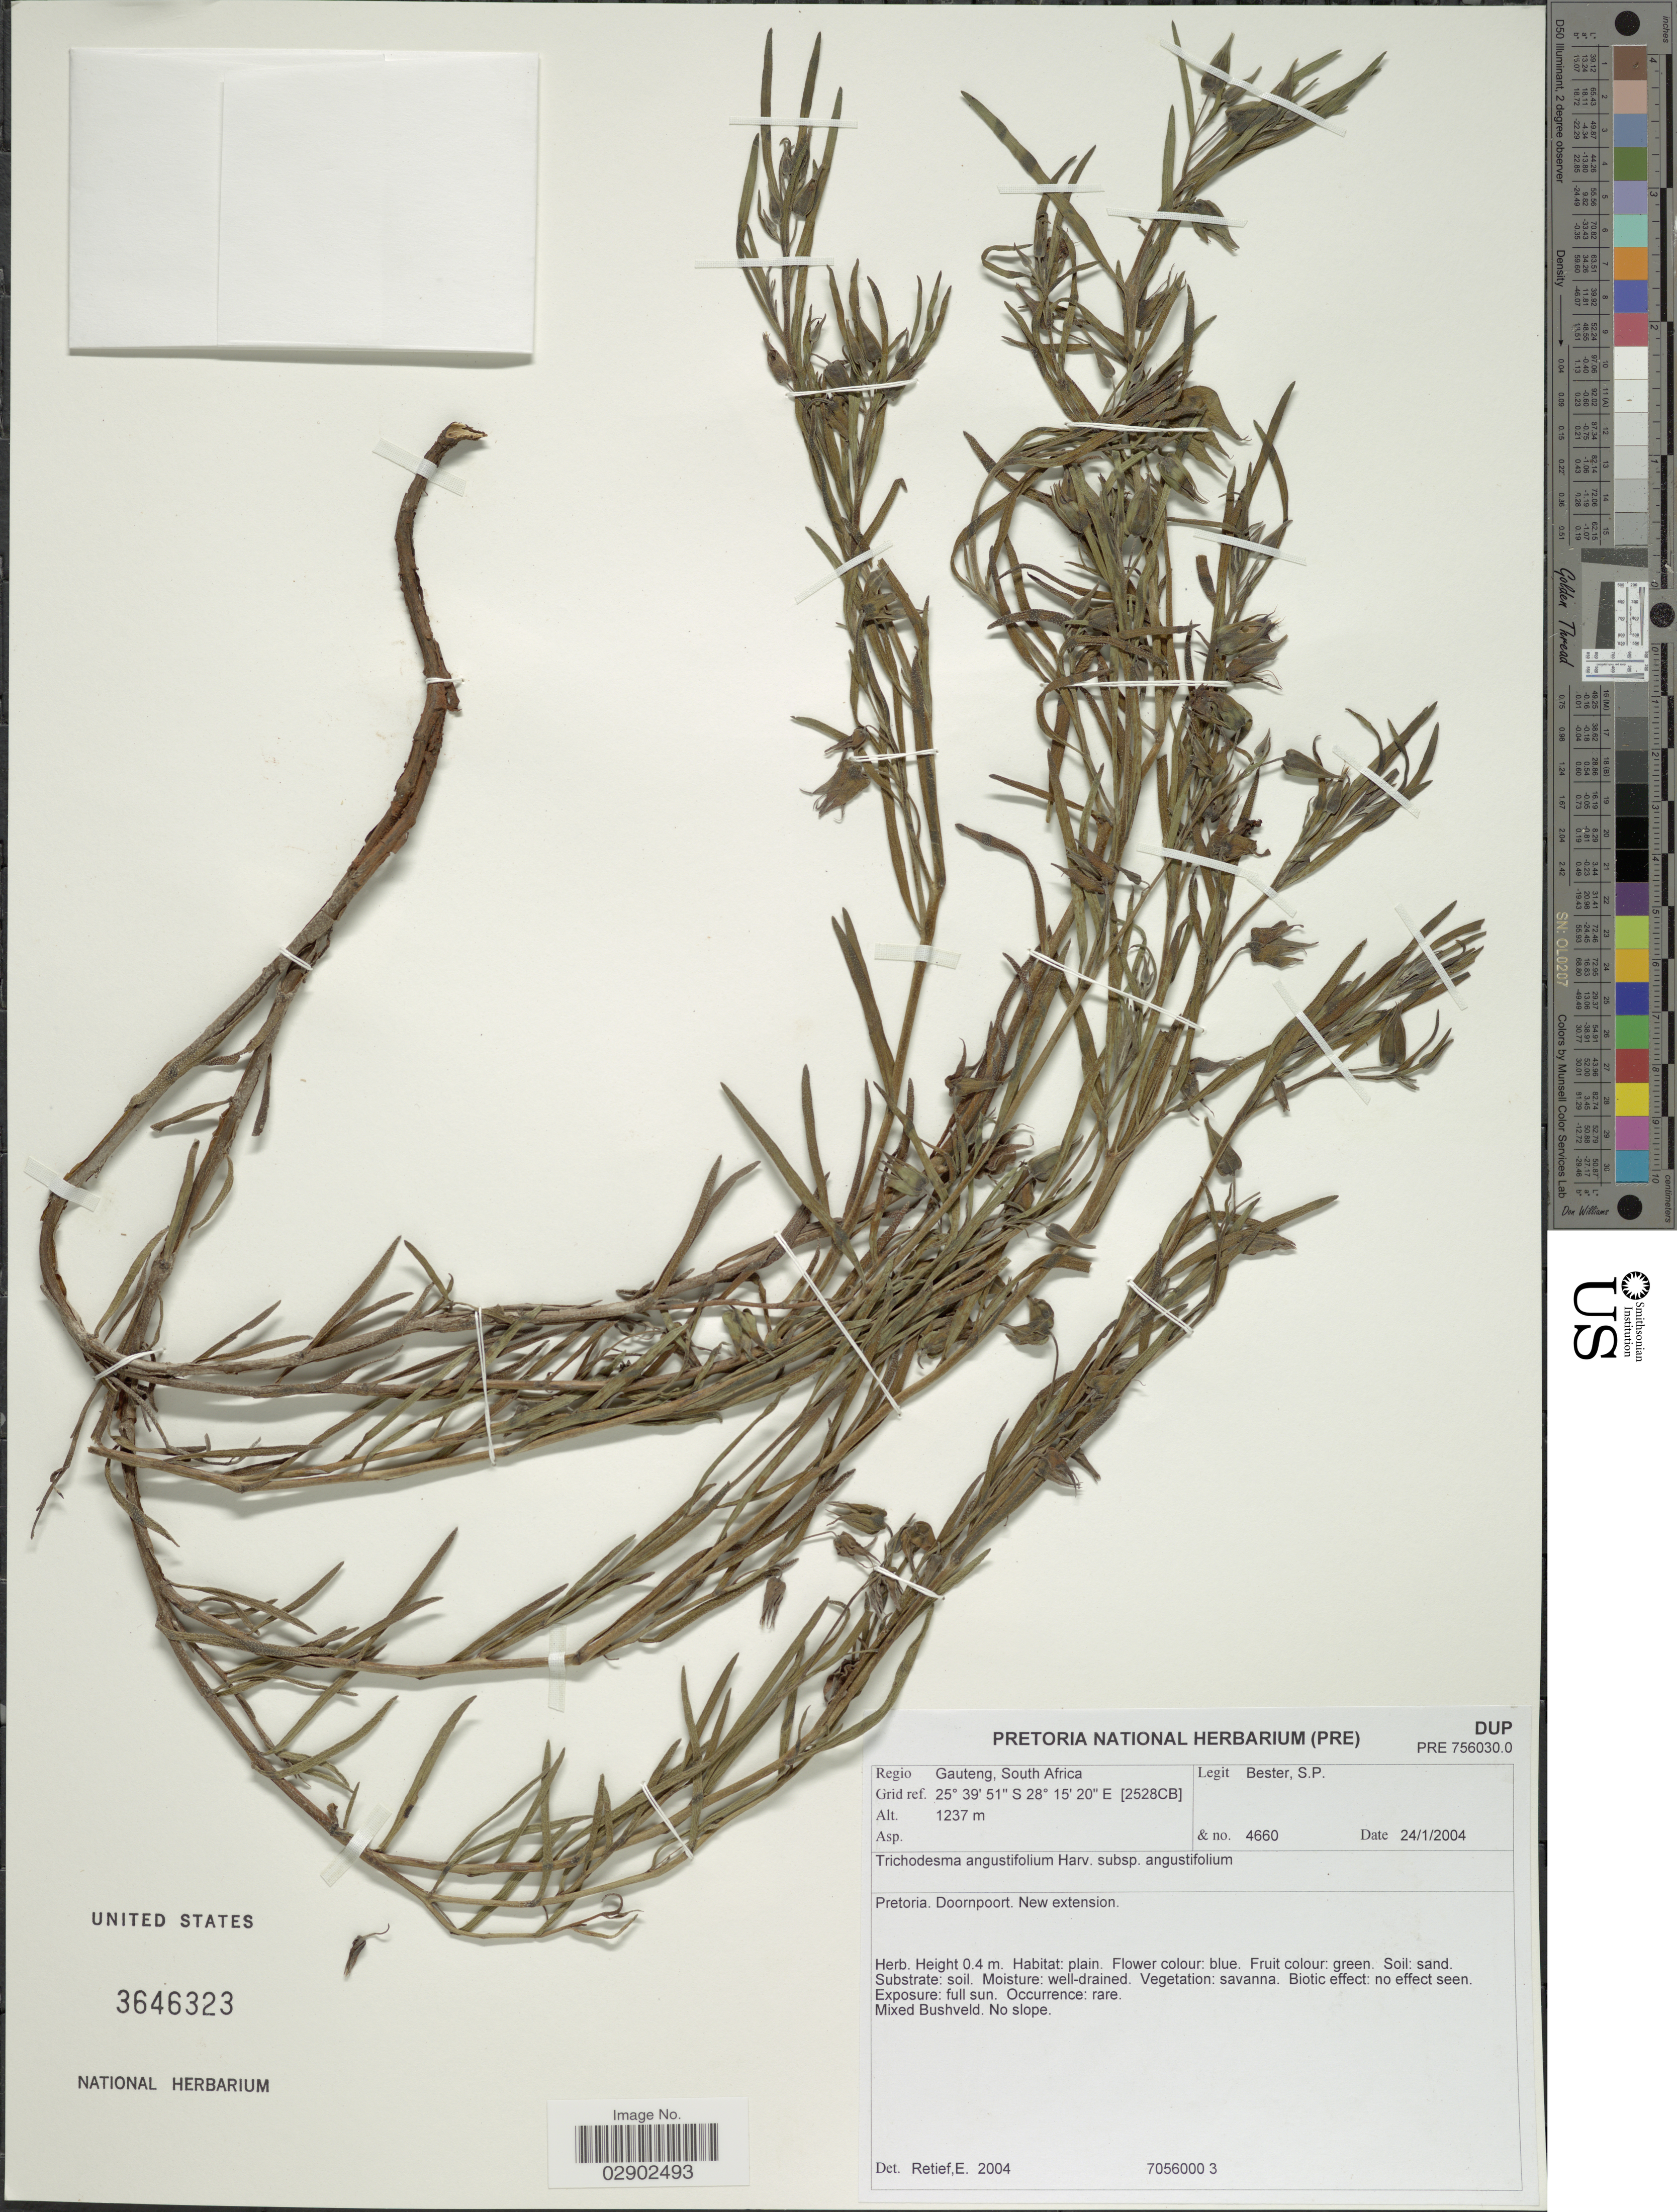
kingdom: Plantae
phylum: Tracheophyta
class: Magnoliopsida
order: Boraginales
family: Boraginaceae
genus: Trichodesma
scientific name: Trichodesma angustifolium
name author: Harv.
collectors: S. Bester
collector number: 4660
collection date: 2004-01-24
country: South Africa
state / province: Gauteng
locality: Grid ref. [2528CB]. Pretoria. Doornpoort. New extension.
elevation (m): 1237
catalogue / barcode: US 3646323